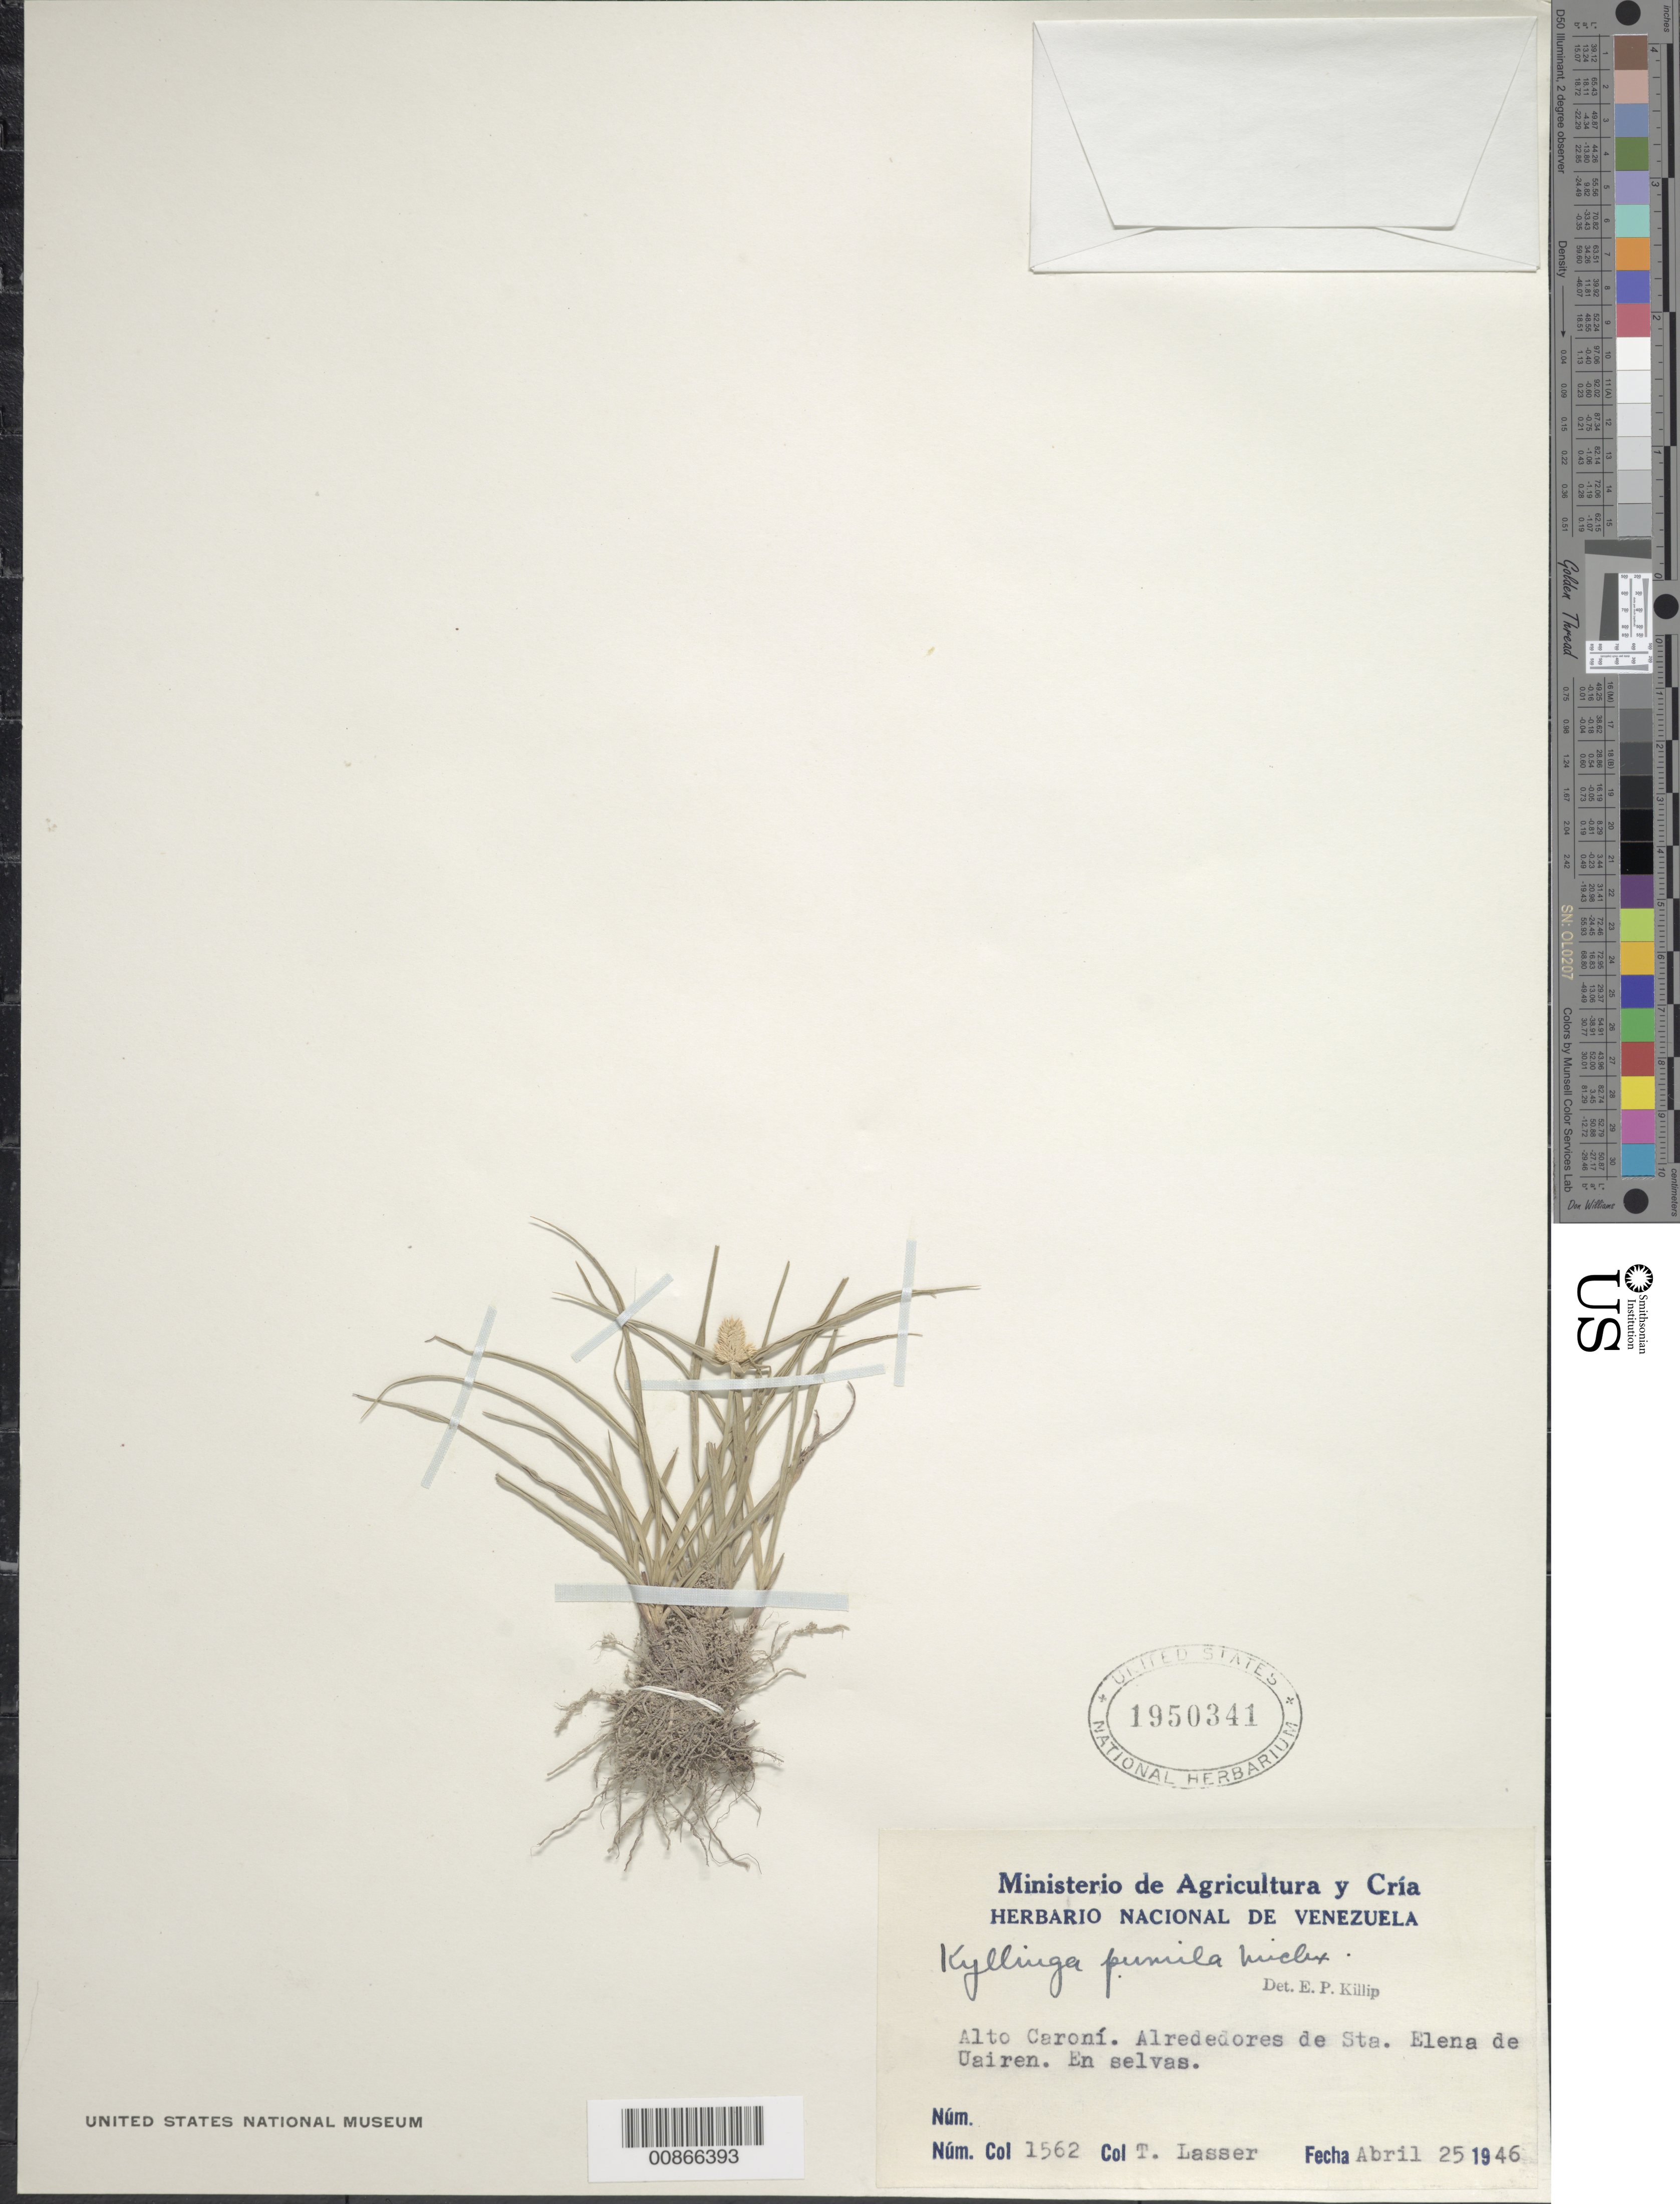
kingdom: Plantae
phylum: Tracheophyta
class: Liliopsida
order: Poales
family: Cyperaceae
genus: Cyperus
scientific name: Cyperus sesquiflorus subsp. sesquiflorus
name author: (Torr.) Mattf. & Kük.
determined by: Strong, M. T., (US), Smithsonian Institution - National Museum of Natural History (UNITED STATES)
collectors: T. Lasser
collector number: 1562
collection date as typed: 25-Apr-46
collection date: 1946-04-25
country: Venezuela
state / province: Bolívar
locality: Sta. Elena de Uairén, Alto Caroní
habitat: Woods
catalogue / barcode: US 1950341